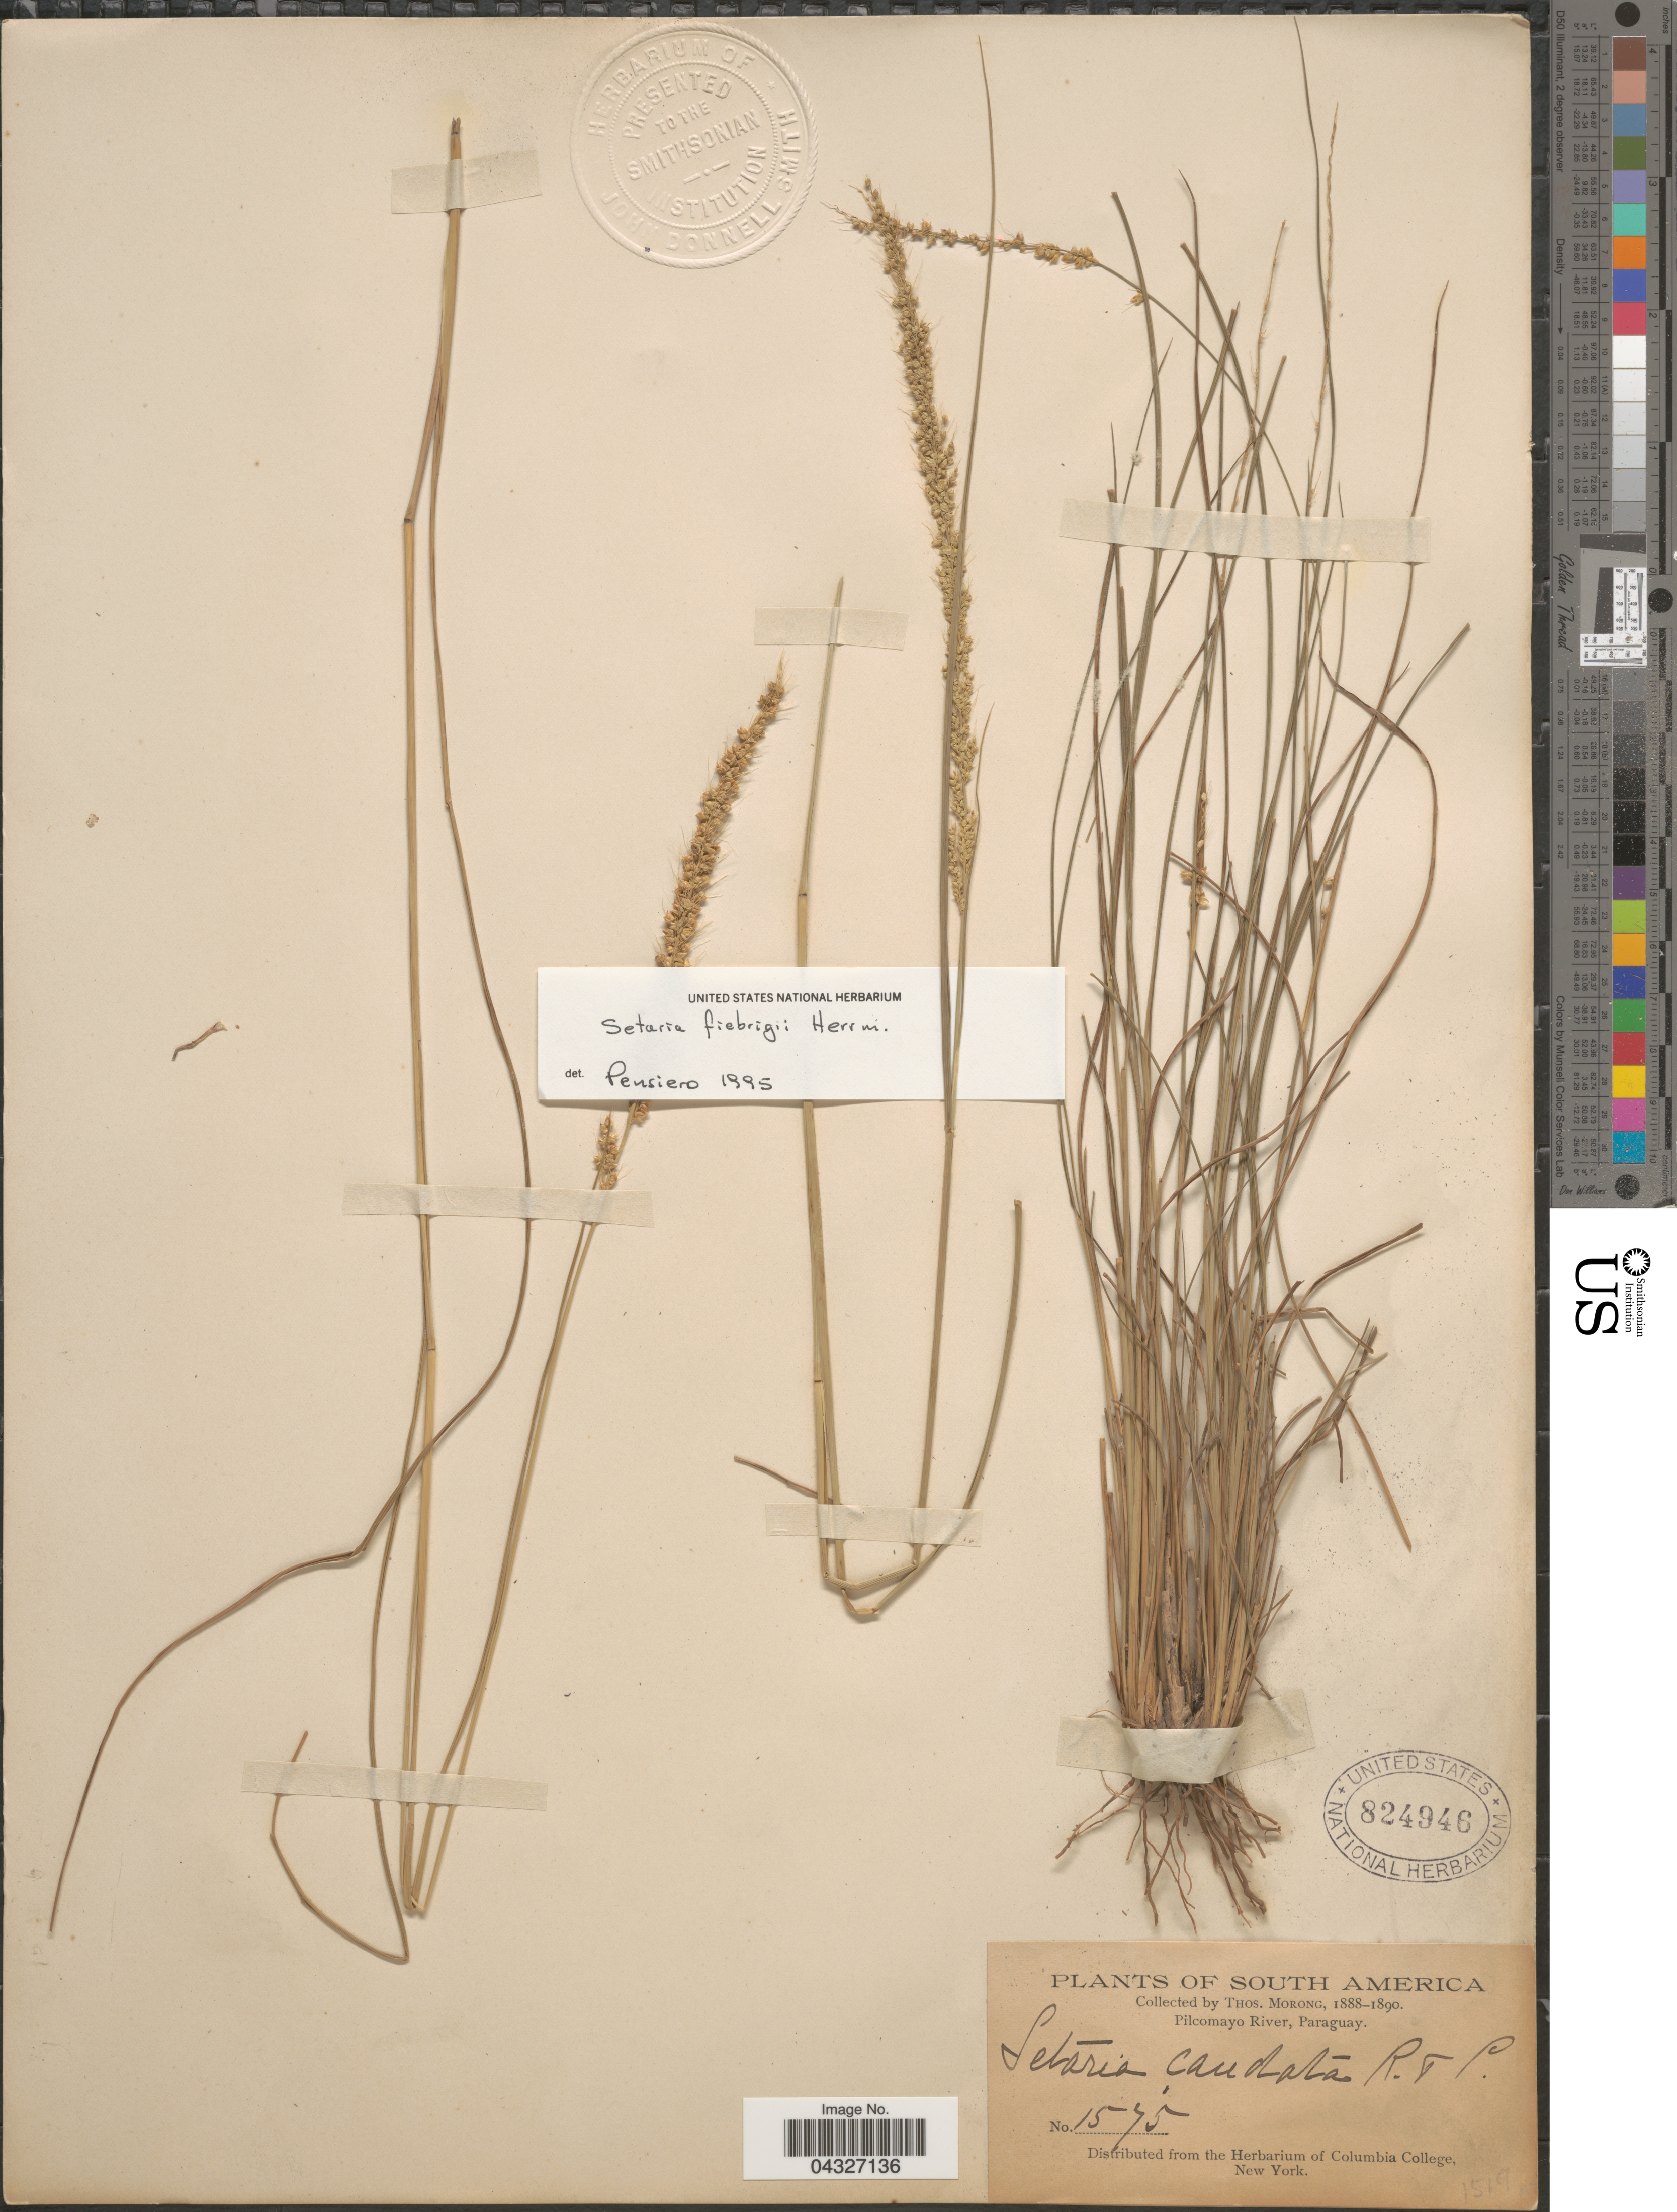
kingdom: Plantae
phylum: Tracheophyta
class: Liliopsida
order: Poales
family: Poaceae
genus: Setaria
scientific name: Setaria fiebrigii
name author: R.A.W. Herrm.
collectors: ex herb. T. Morong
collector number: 1575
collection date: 1888/1890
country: Paraguay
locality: Pilcomayo River.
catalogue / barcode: US 824946